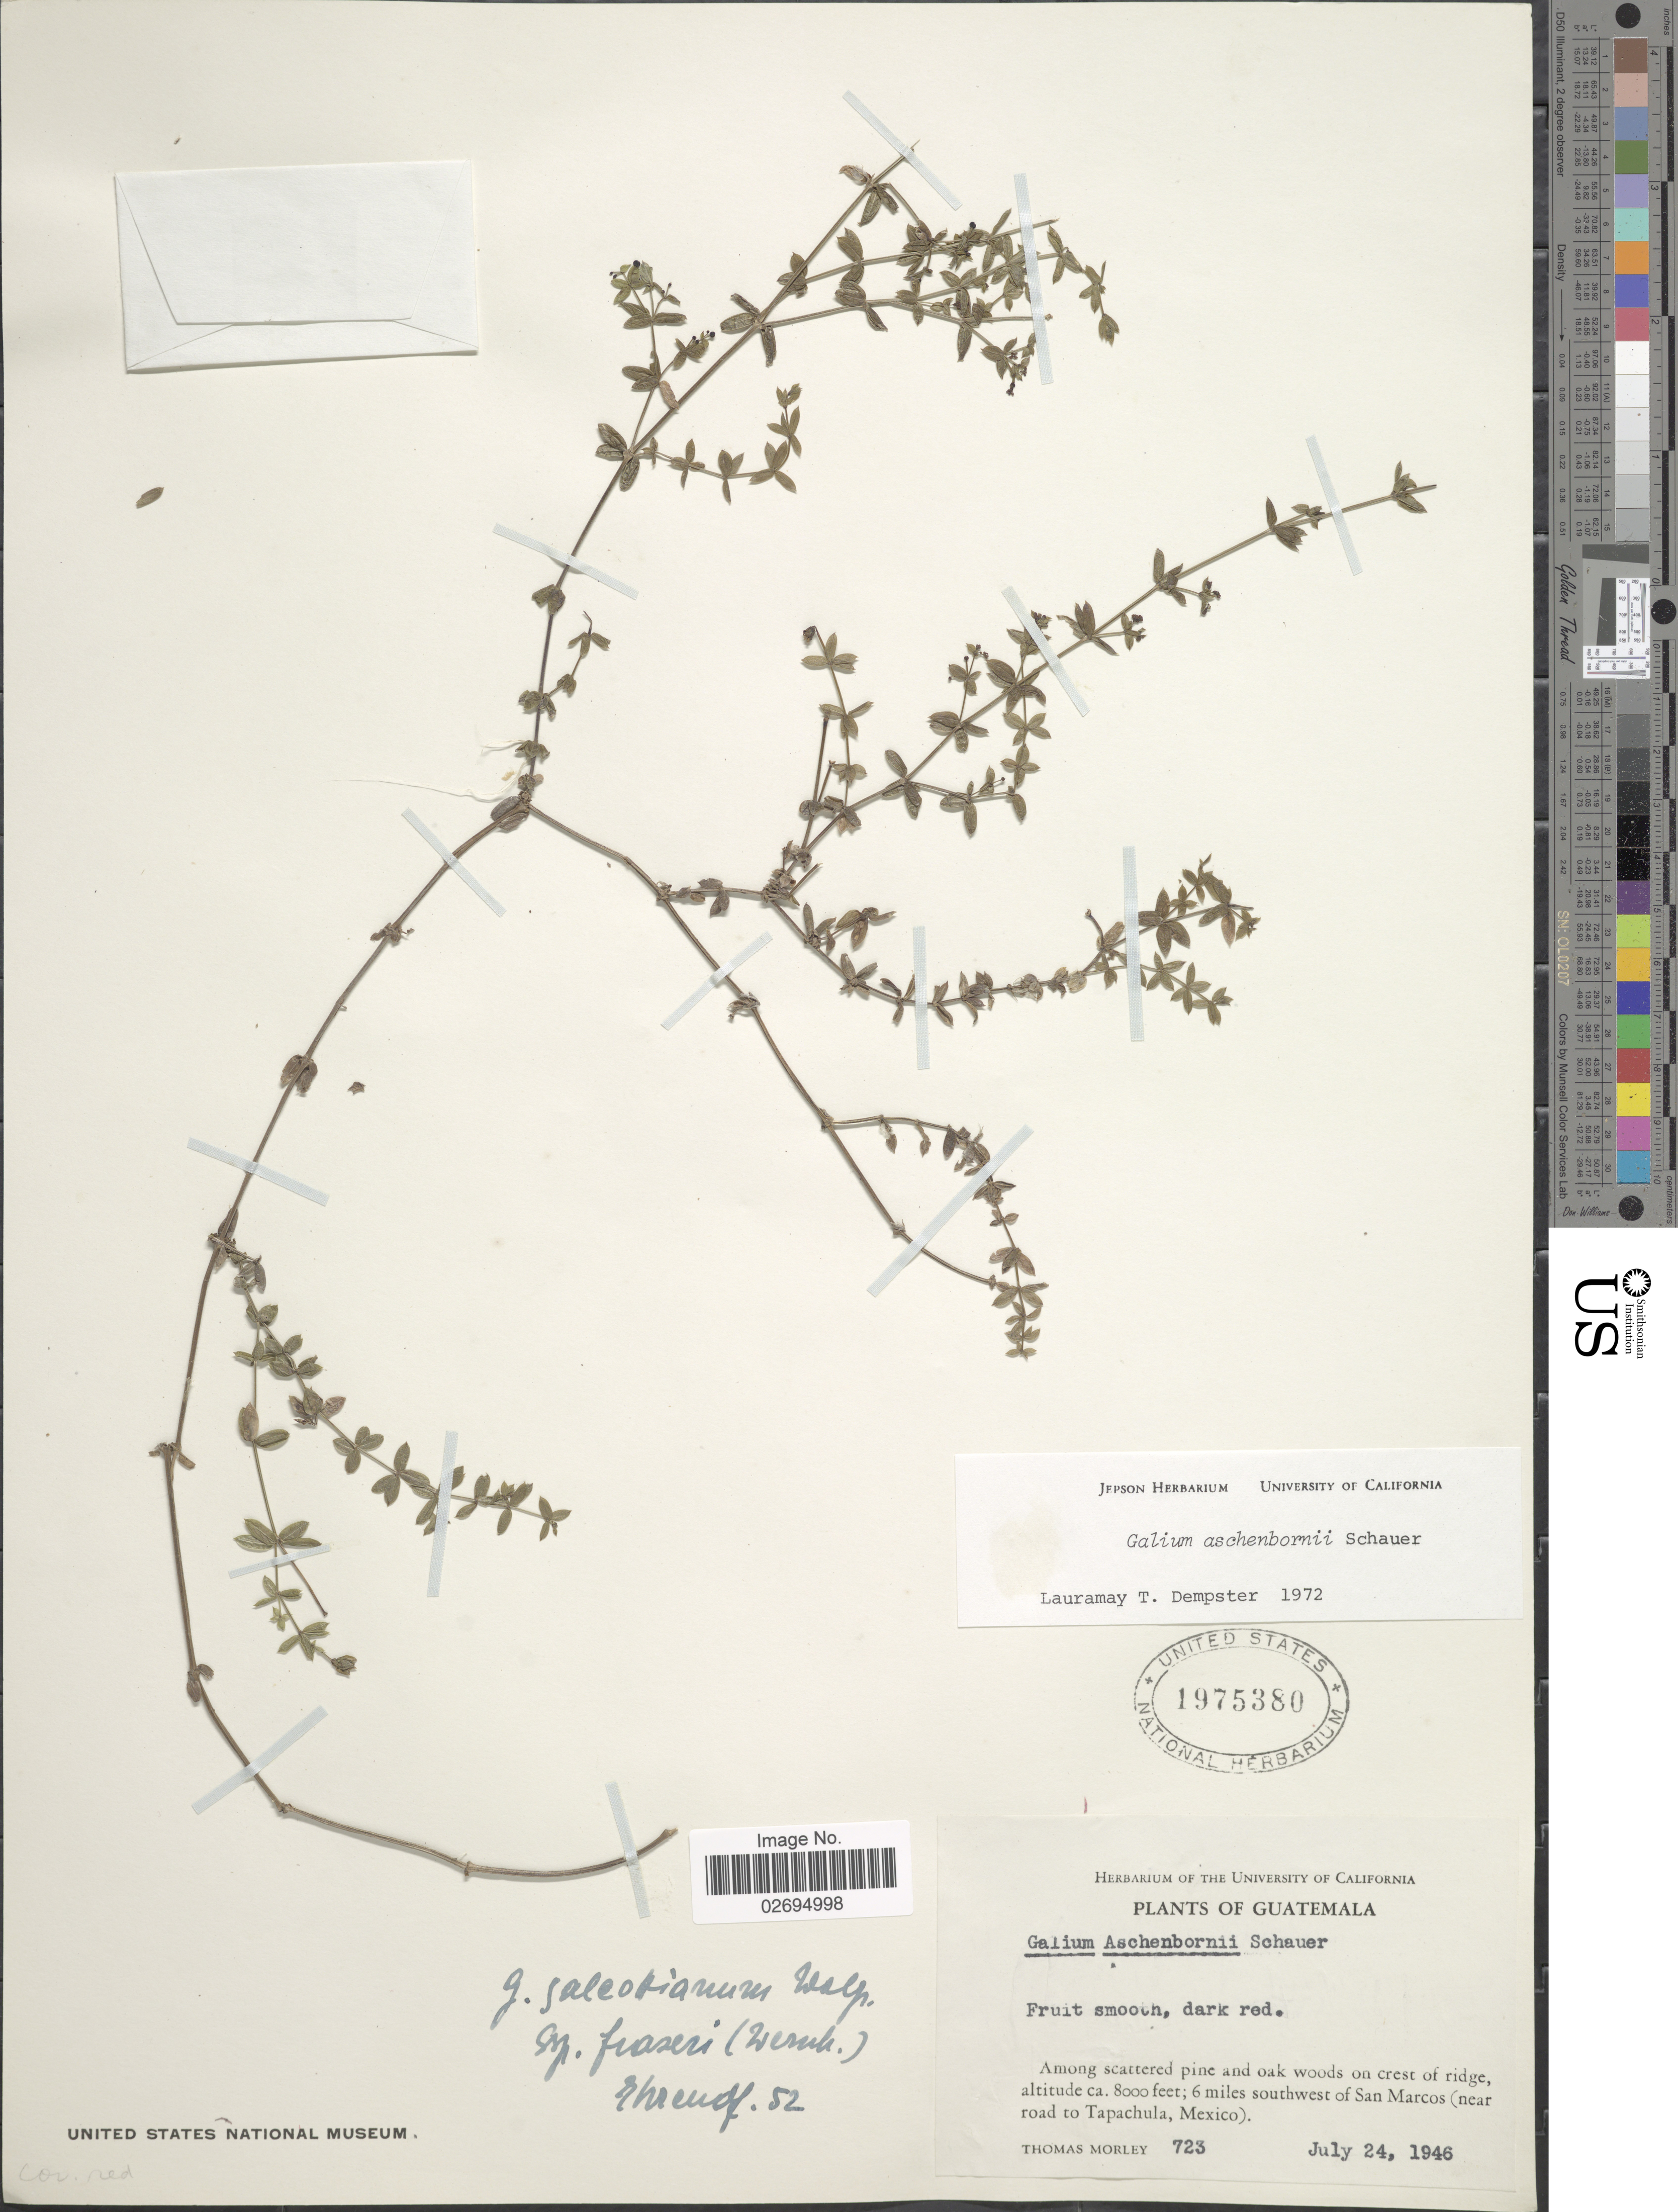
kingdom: Plantae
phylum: Tracheophyta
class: Magnoliopsida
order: Gentianales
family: Rubiaceae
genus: Galium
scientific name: Galium aschenbornii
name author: Schauer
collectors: T. Morley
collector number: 723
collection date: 1946-07-24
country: Guatemala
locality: Among scattered pine and oak woods on crest of ridge; 6 miles southwest of San Marcos (near road Tapachula, Mexico)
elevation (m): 2438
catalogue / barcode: US 1975380